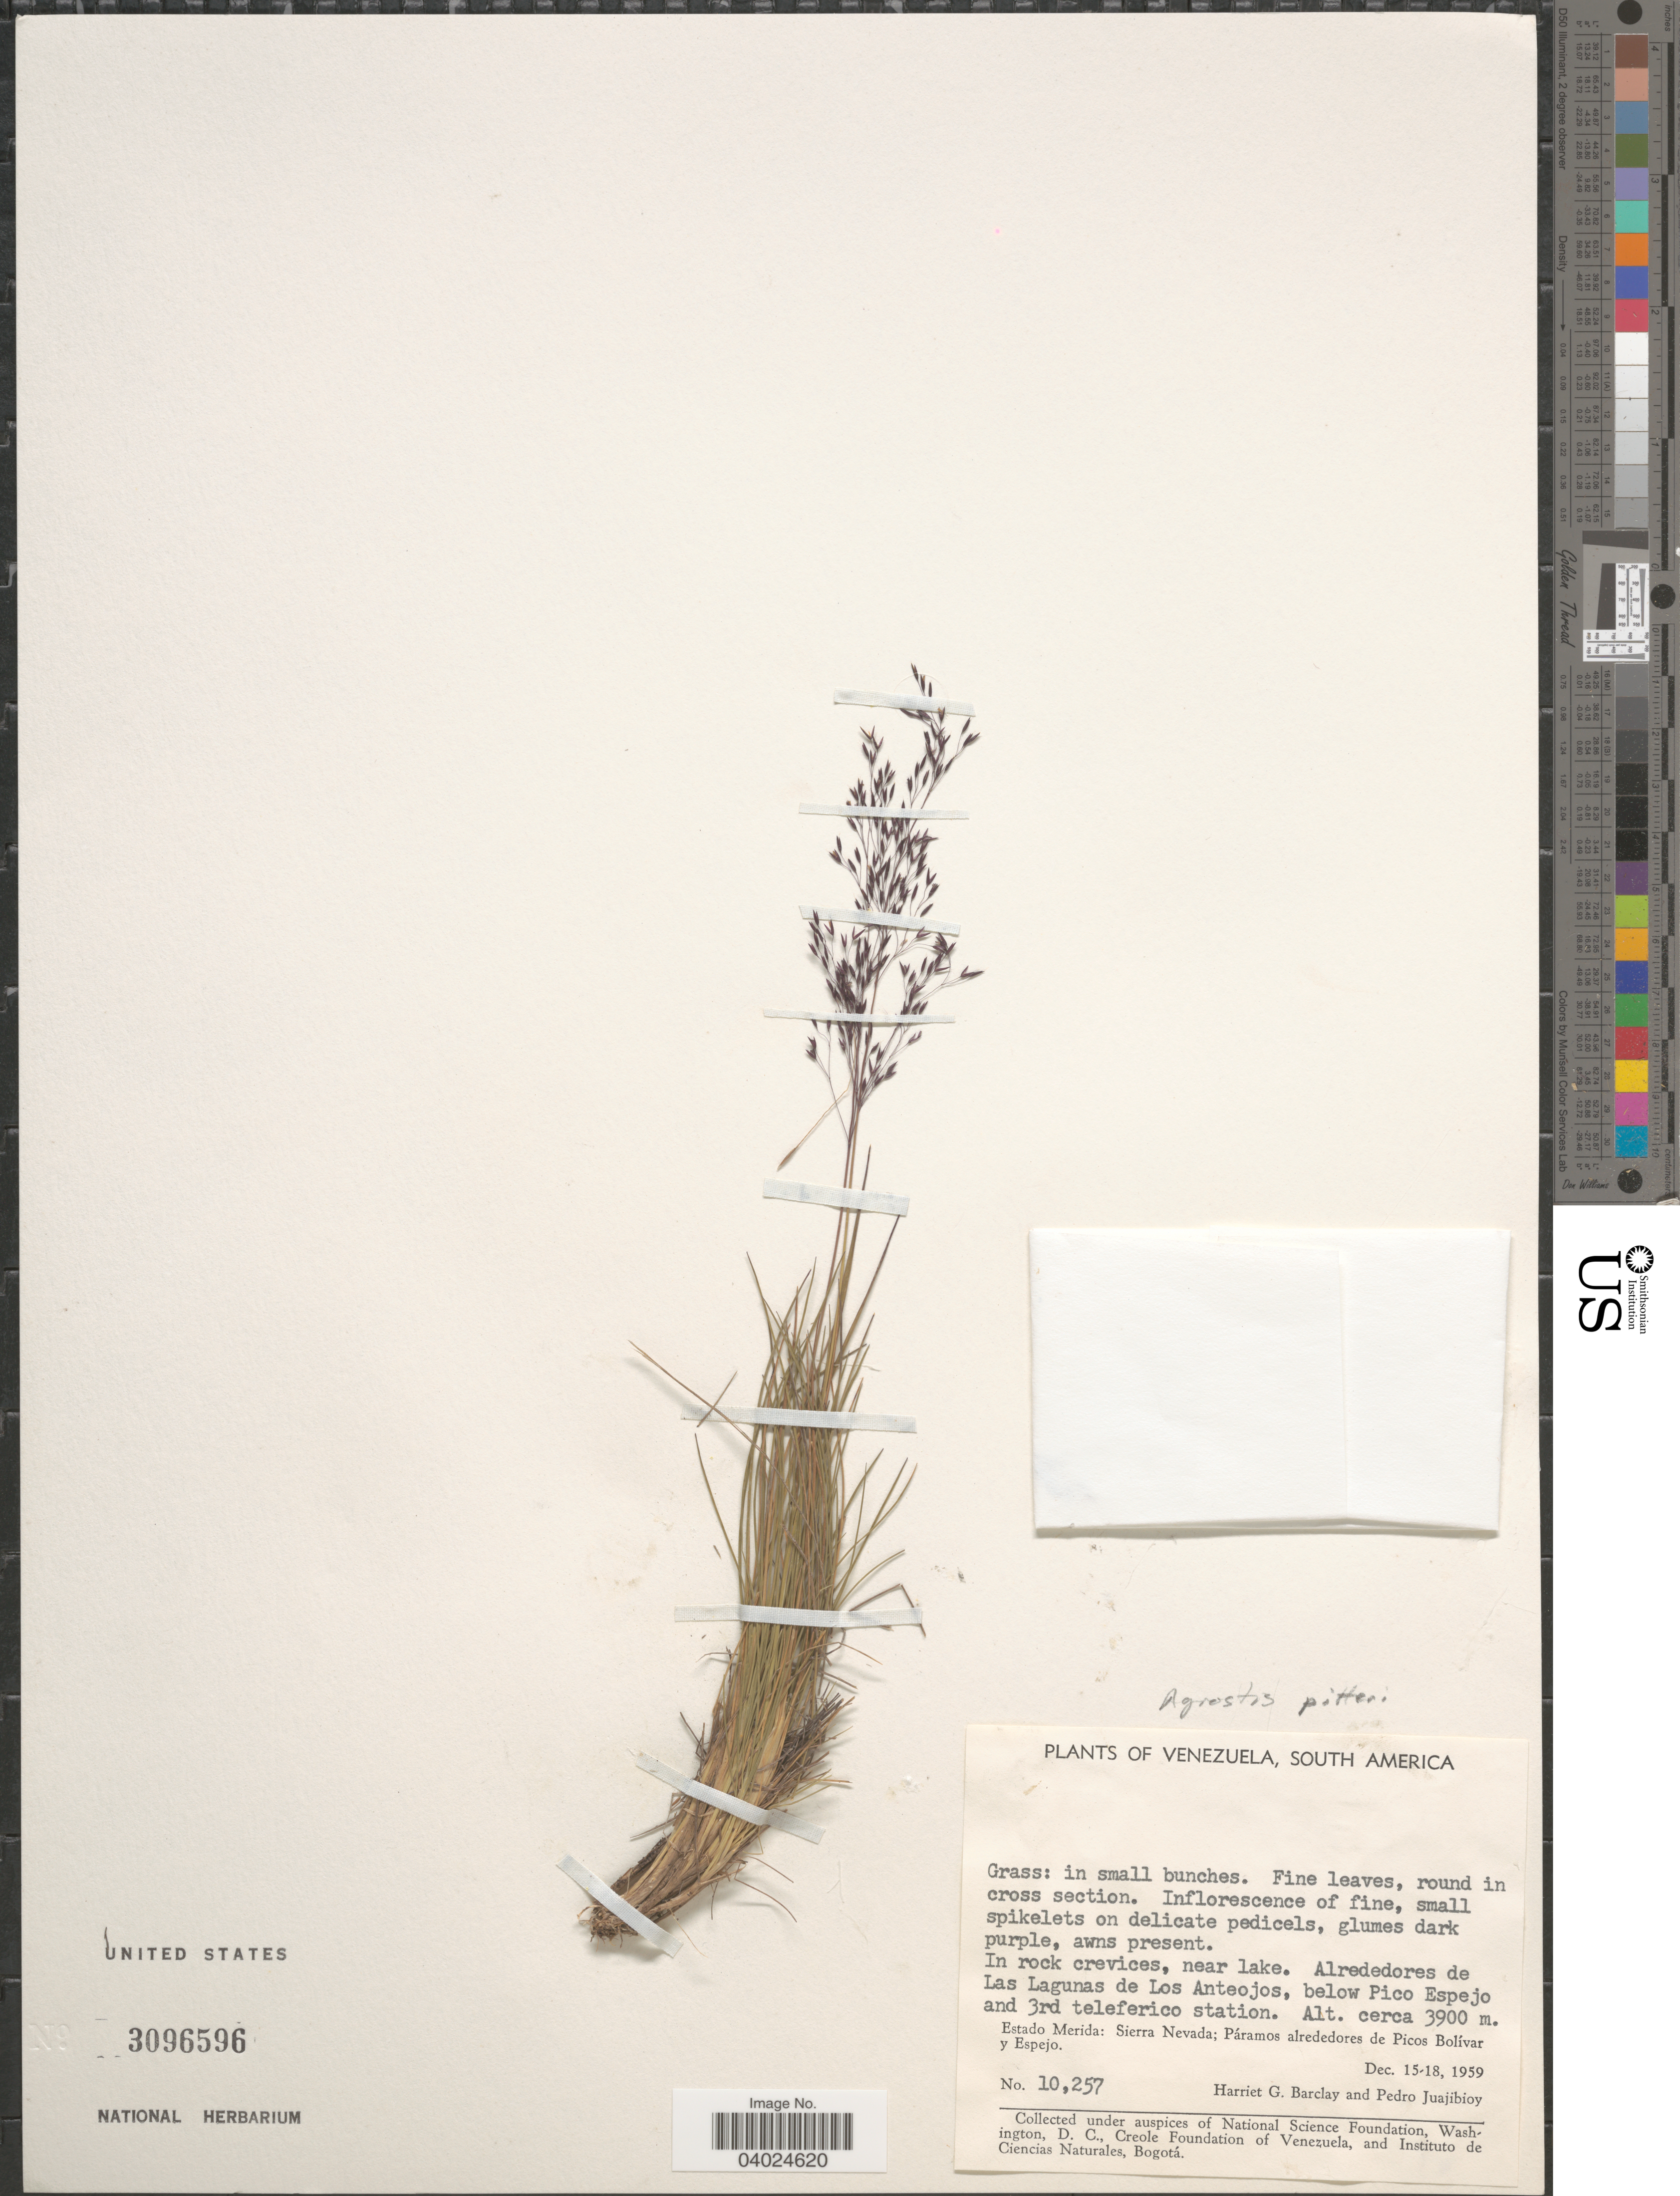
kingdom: Plantae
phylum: Tracheophyta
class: Liliopsida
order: Poales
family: Poaceae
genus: Agrostis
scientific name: Agrostis pittieri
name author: Hack.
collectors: H. G. Barclay & P. Juajibioy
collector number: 140257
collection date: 1959-12-15/1959-12-18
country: Venezuela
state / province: Merida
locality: In rock crevices, near lake. Alrededores de Las Lagunas de Los Anteojos, below Pico Espejo and 3rd teleferico station. Sierra Nevada; Páramos alrededores de Picos Bolívar y Espejo.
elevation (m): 3900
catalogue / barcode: US 3096596